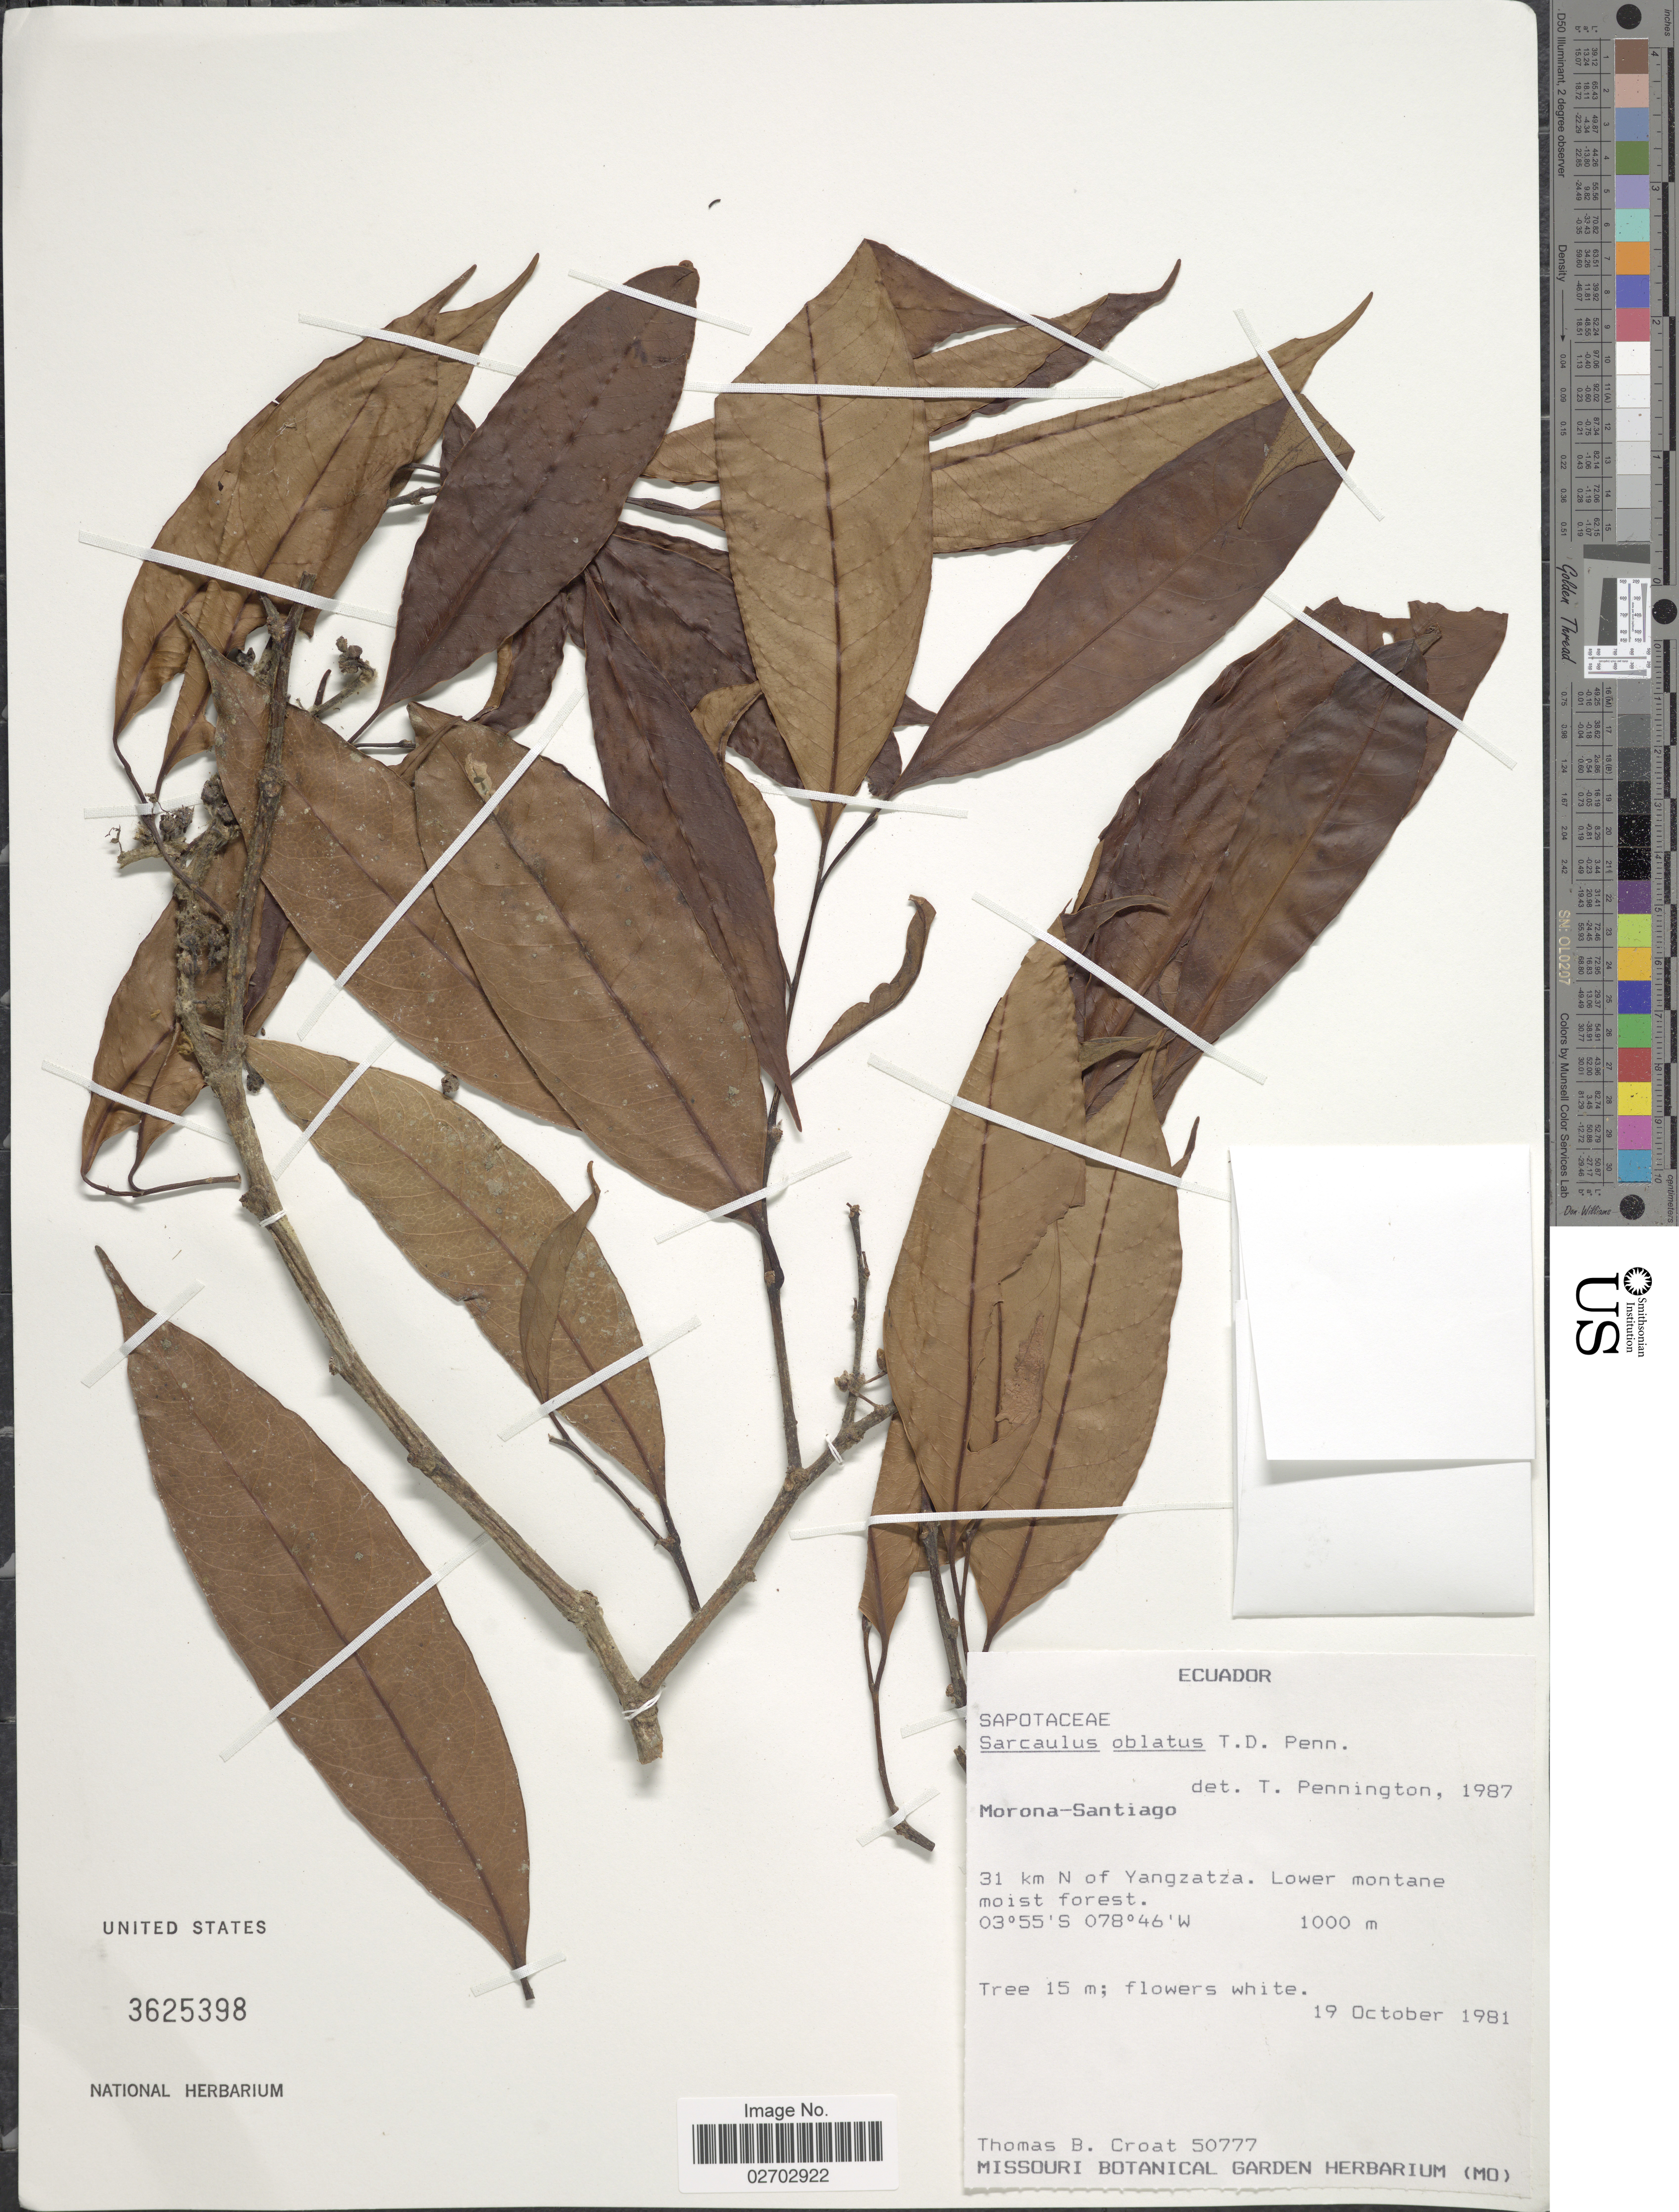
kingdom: Plantae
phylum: Tracheophyta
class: Magnoliopsida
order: Ericales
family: Sapotaceae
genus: Sarcaulus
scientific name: Sarcaulus oblatus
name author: T.D. Penn.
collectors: T. B. Croat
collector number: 50777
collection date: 1981-10-19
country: Ecuador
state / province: Morona-Santiago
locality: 31 km N of Yangzatza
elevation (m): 1000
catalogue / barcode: US 3625398